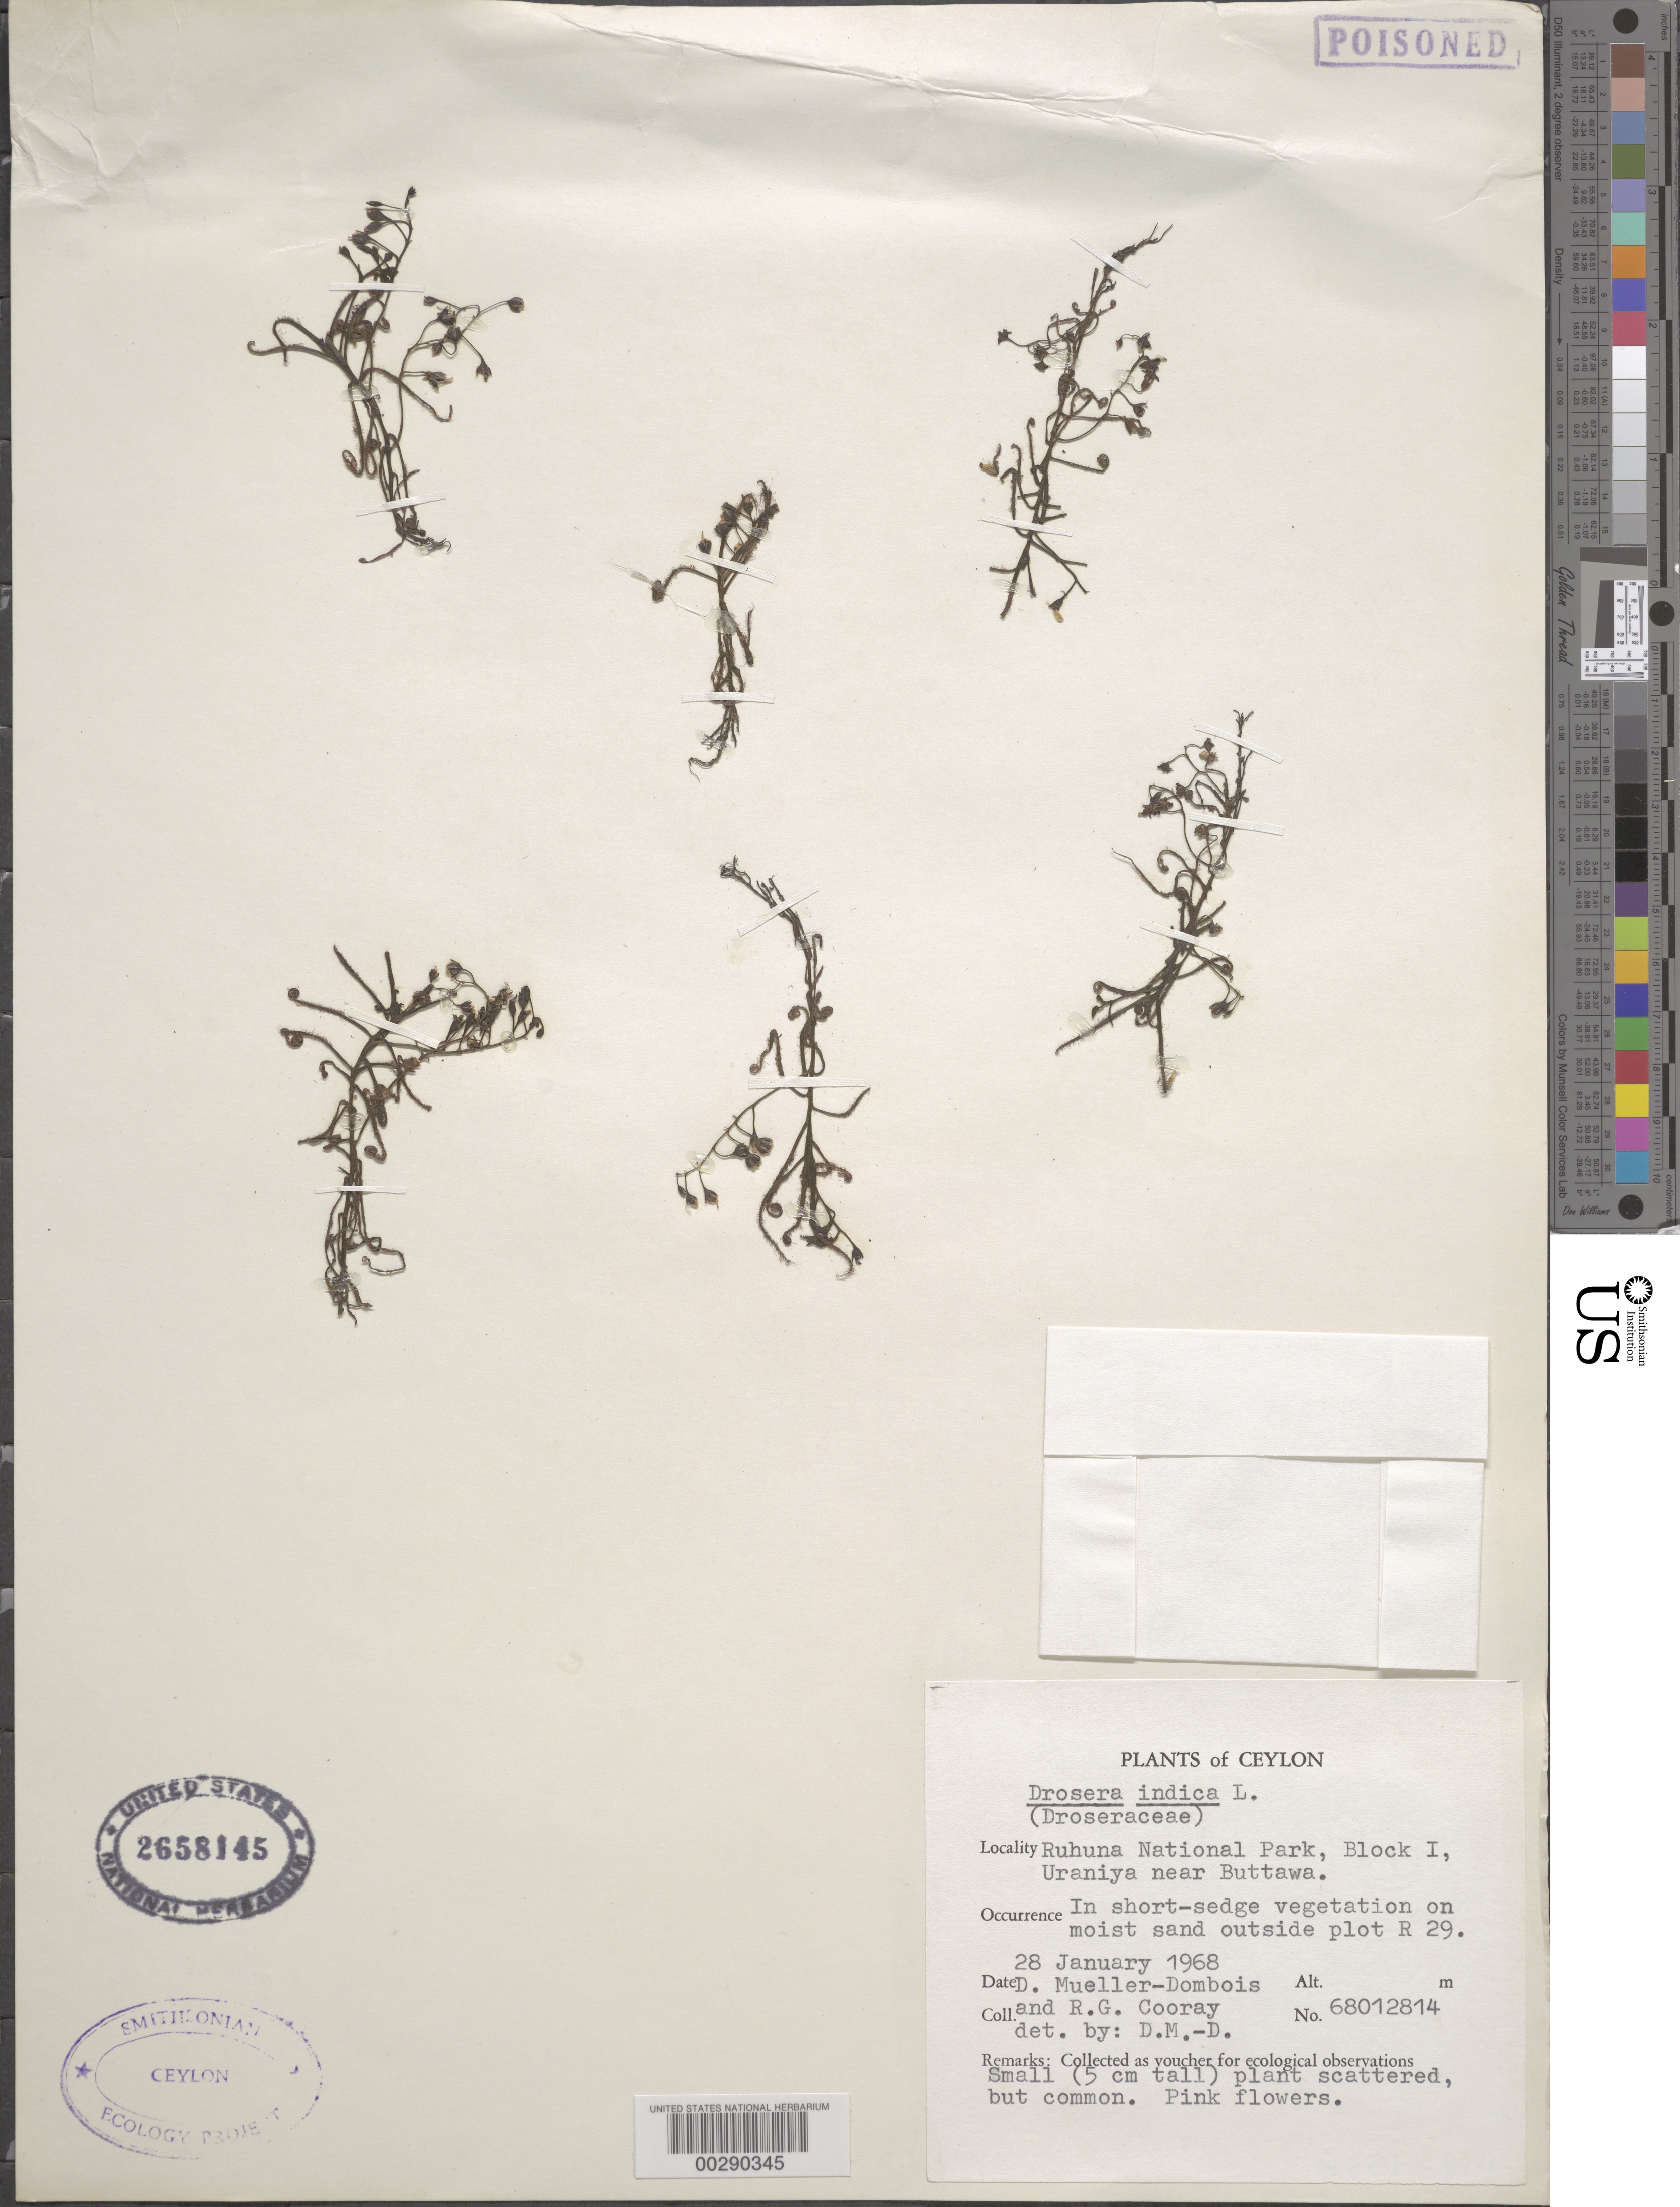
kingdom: Plantae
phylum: Tracheophyta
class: Magnoliopsida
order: Caryophyllales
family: Droseraceae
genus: Drosera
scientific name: Drosera indica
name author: L.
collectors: D. Mueller-Dombois & R. Cooray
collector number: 68012814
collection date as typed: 28 Jan 1968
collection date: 1968-01-28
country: Sri Lanka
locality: Ruhuna nat'l park, block i, uraniya near buttawa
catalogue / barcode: US 2658145